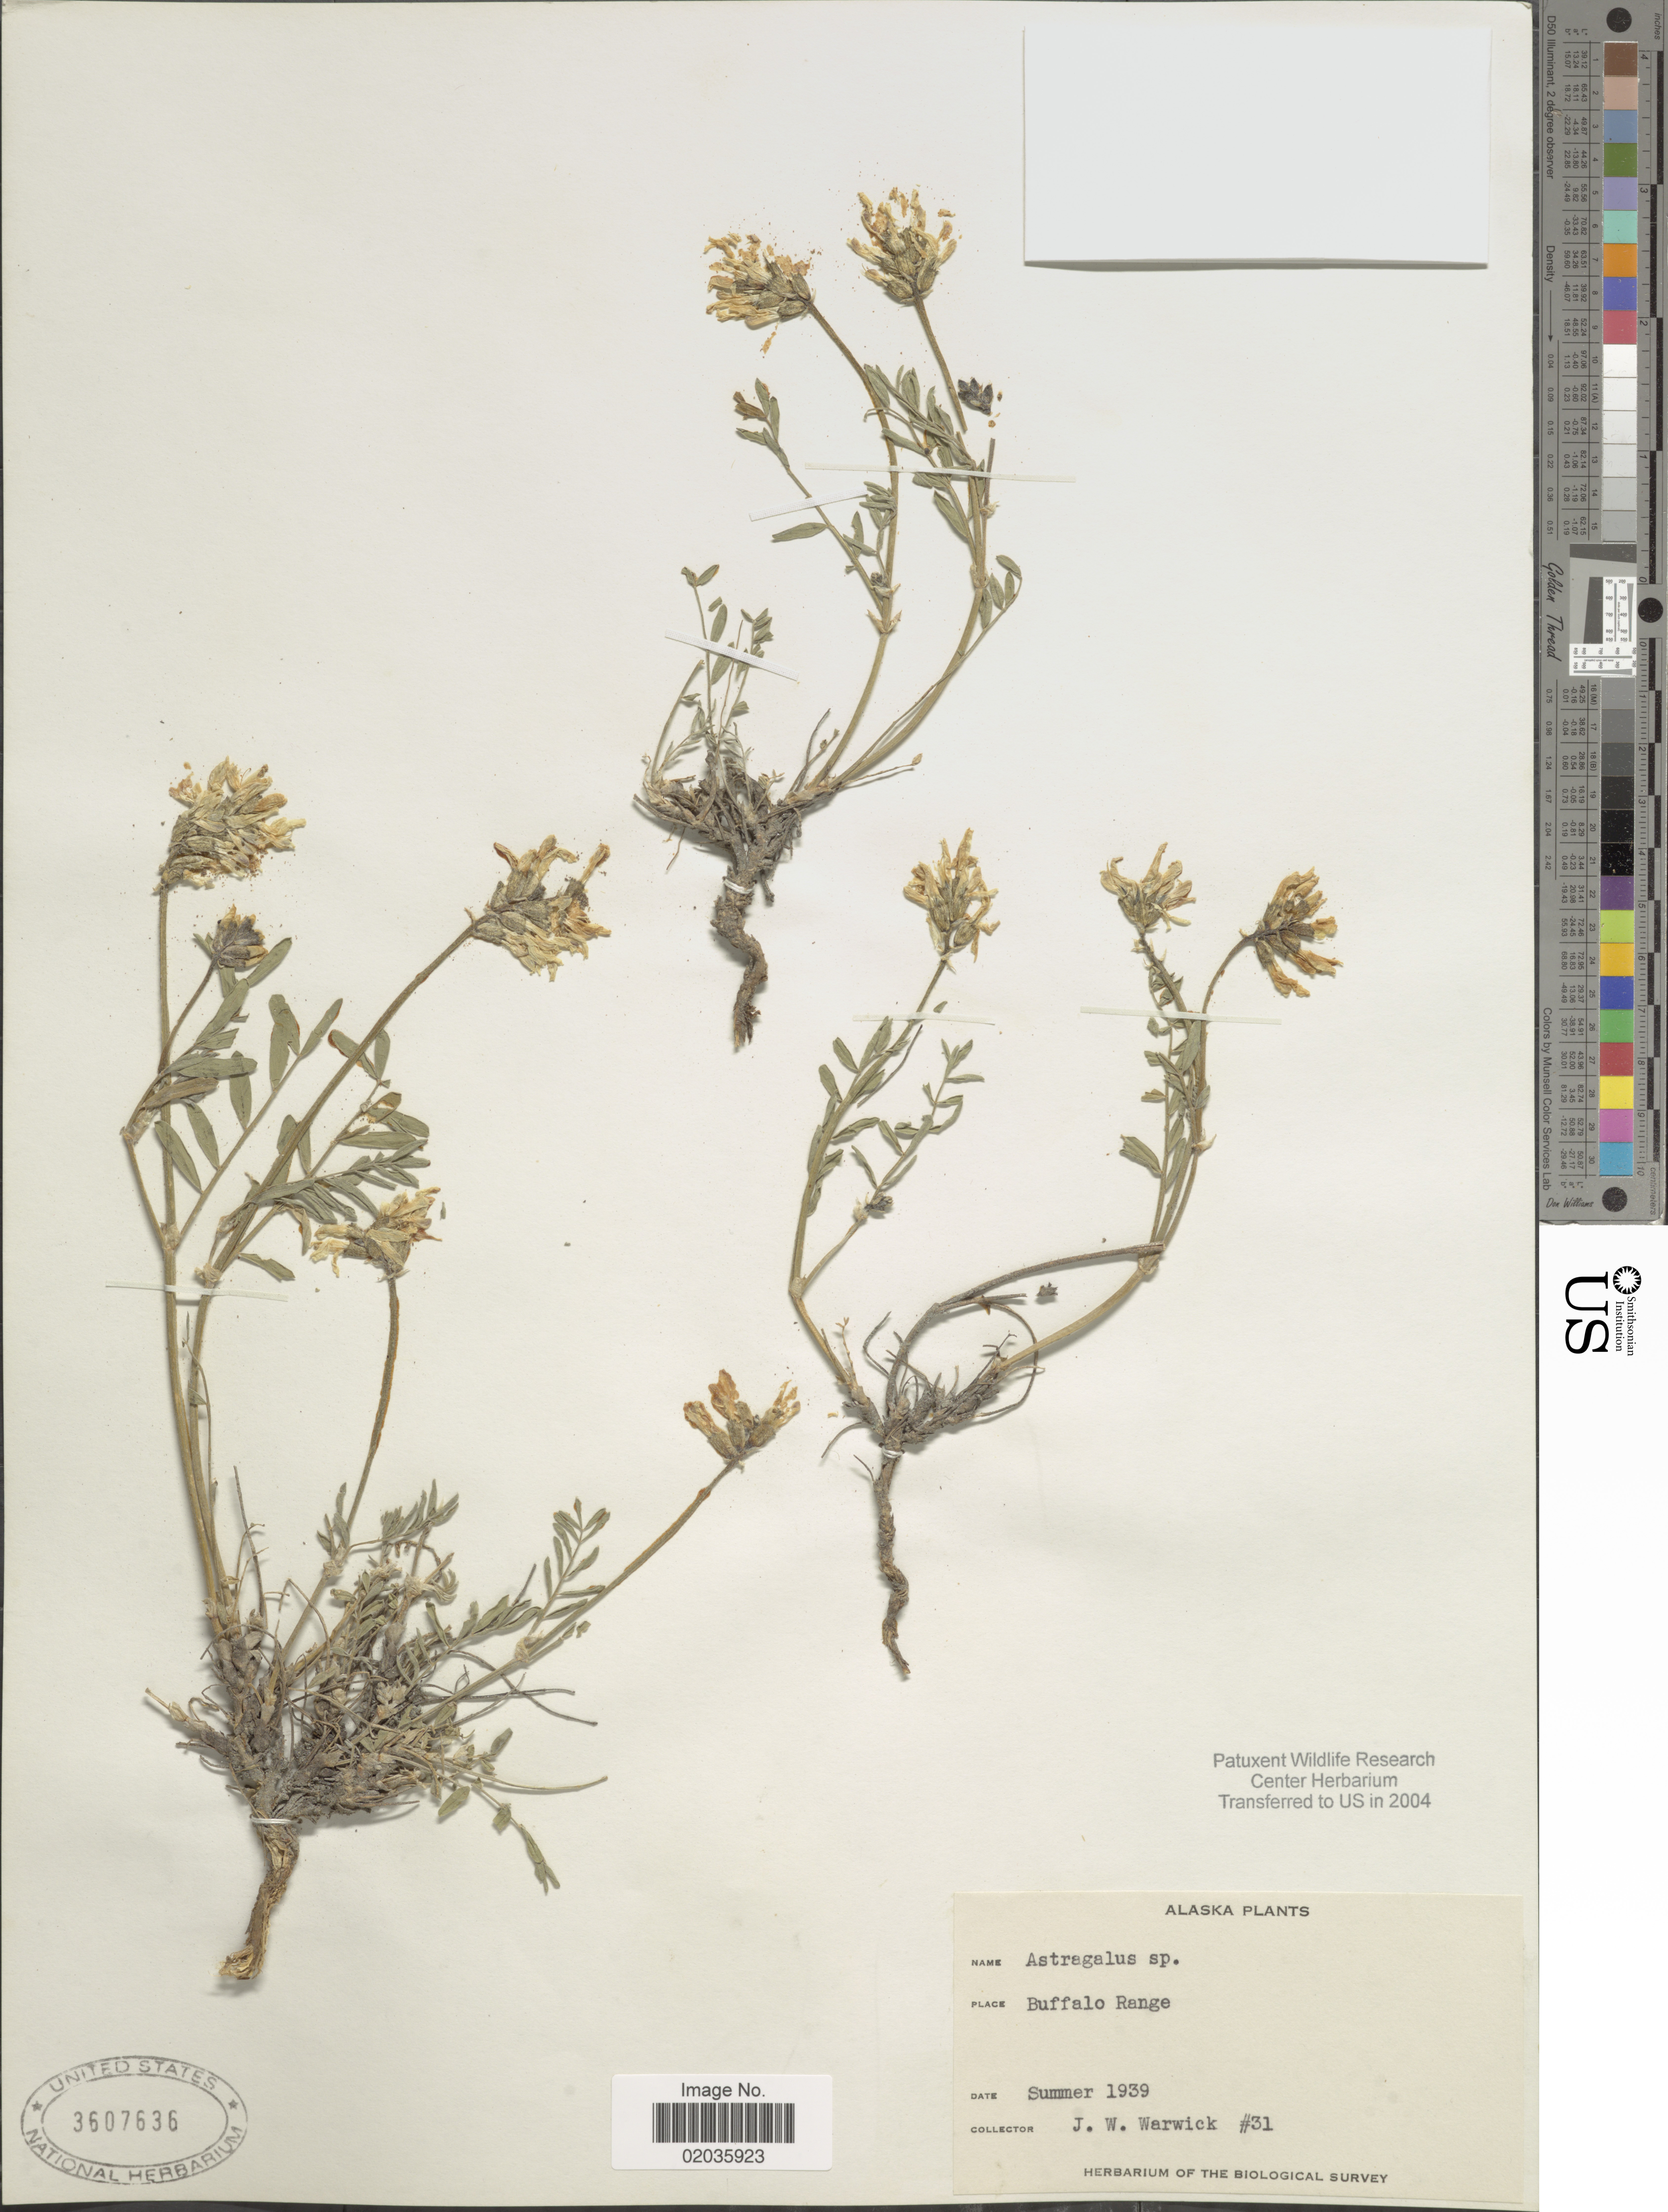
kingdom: Plantae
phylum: Tracheophyta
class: Magnoliopsida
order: Fabales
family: Fabaceae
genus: Astragalus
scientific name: Astragalus sp.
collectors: J. Warwick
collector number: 31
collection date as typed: Summer 1939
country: United States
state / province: Alaska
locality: Alaska, Buffalo.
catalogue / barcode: US 3607636